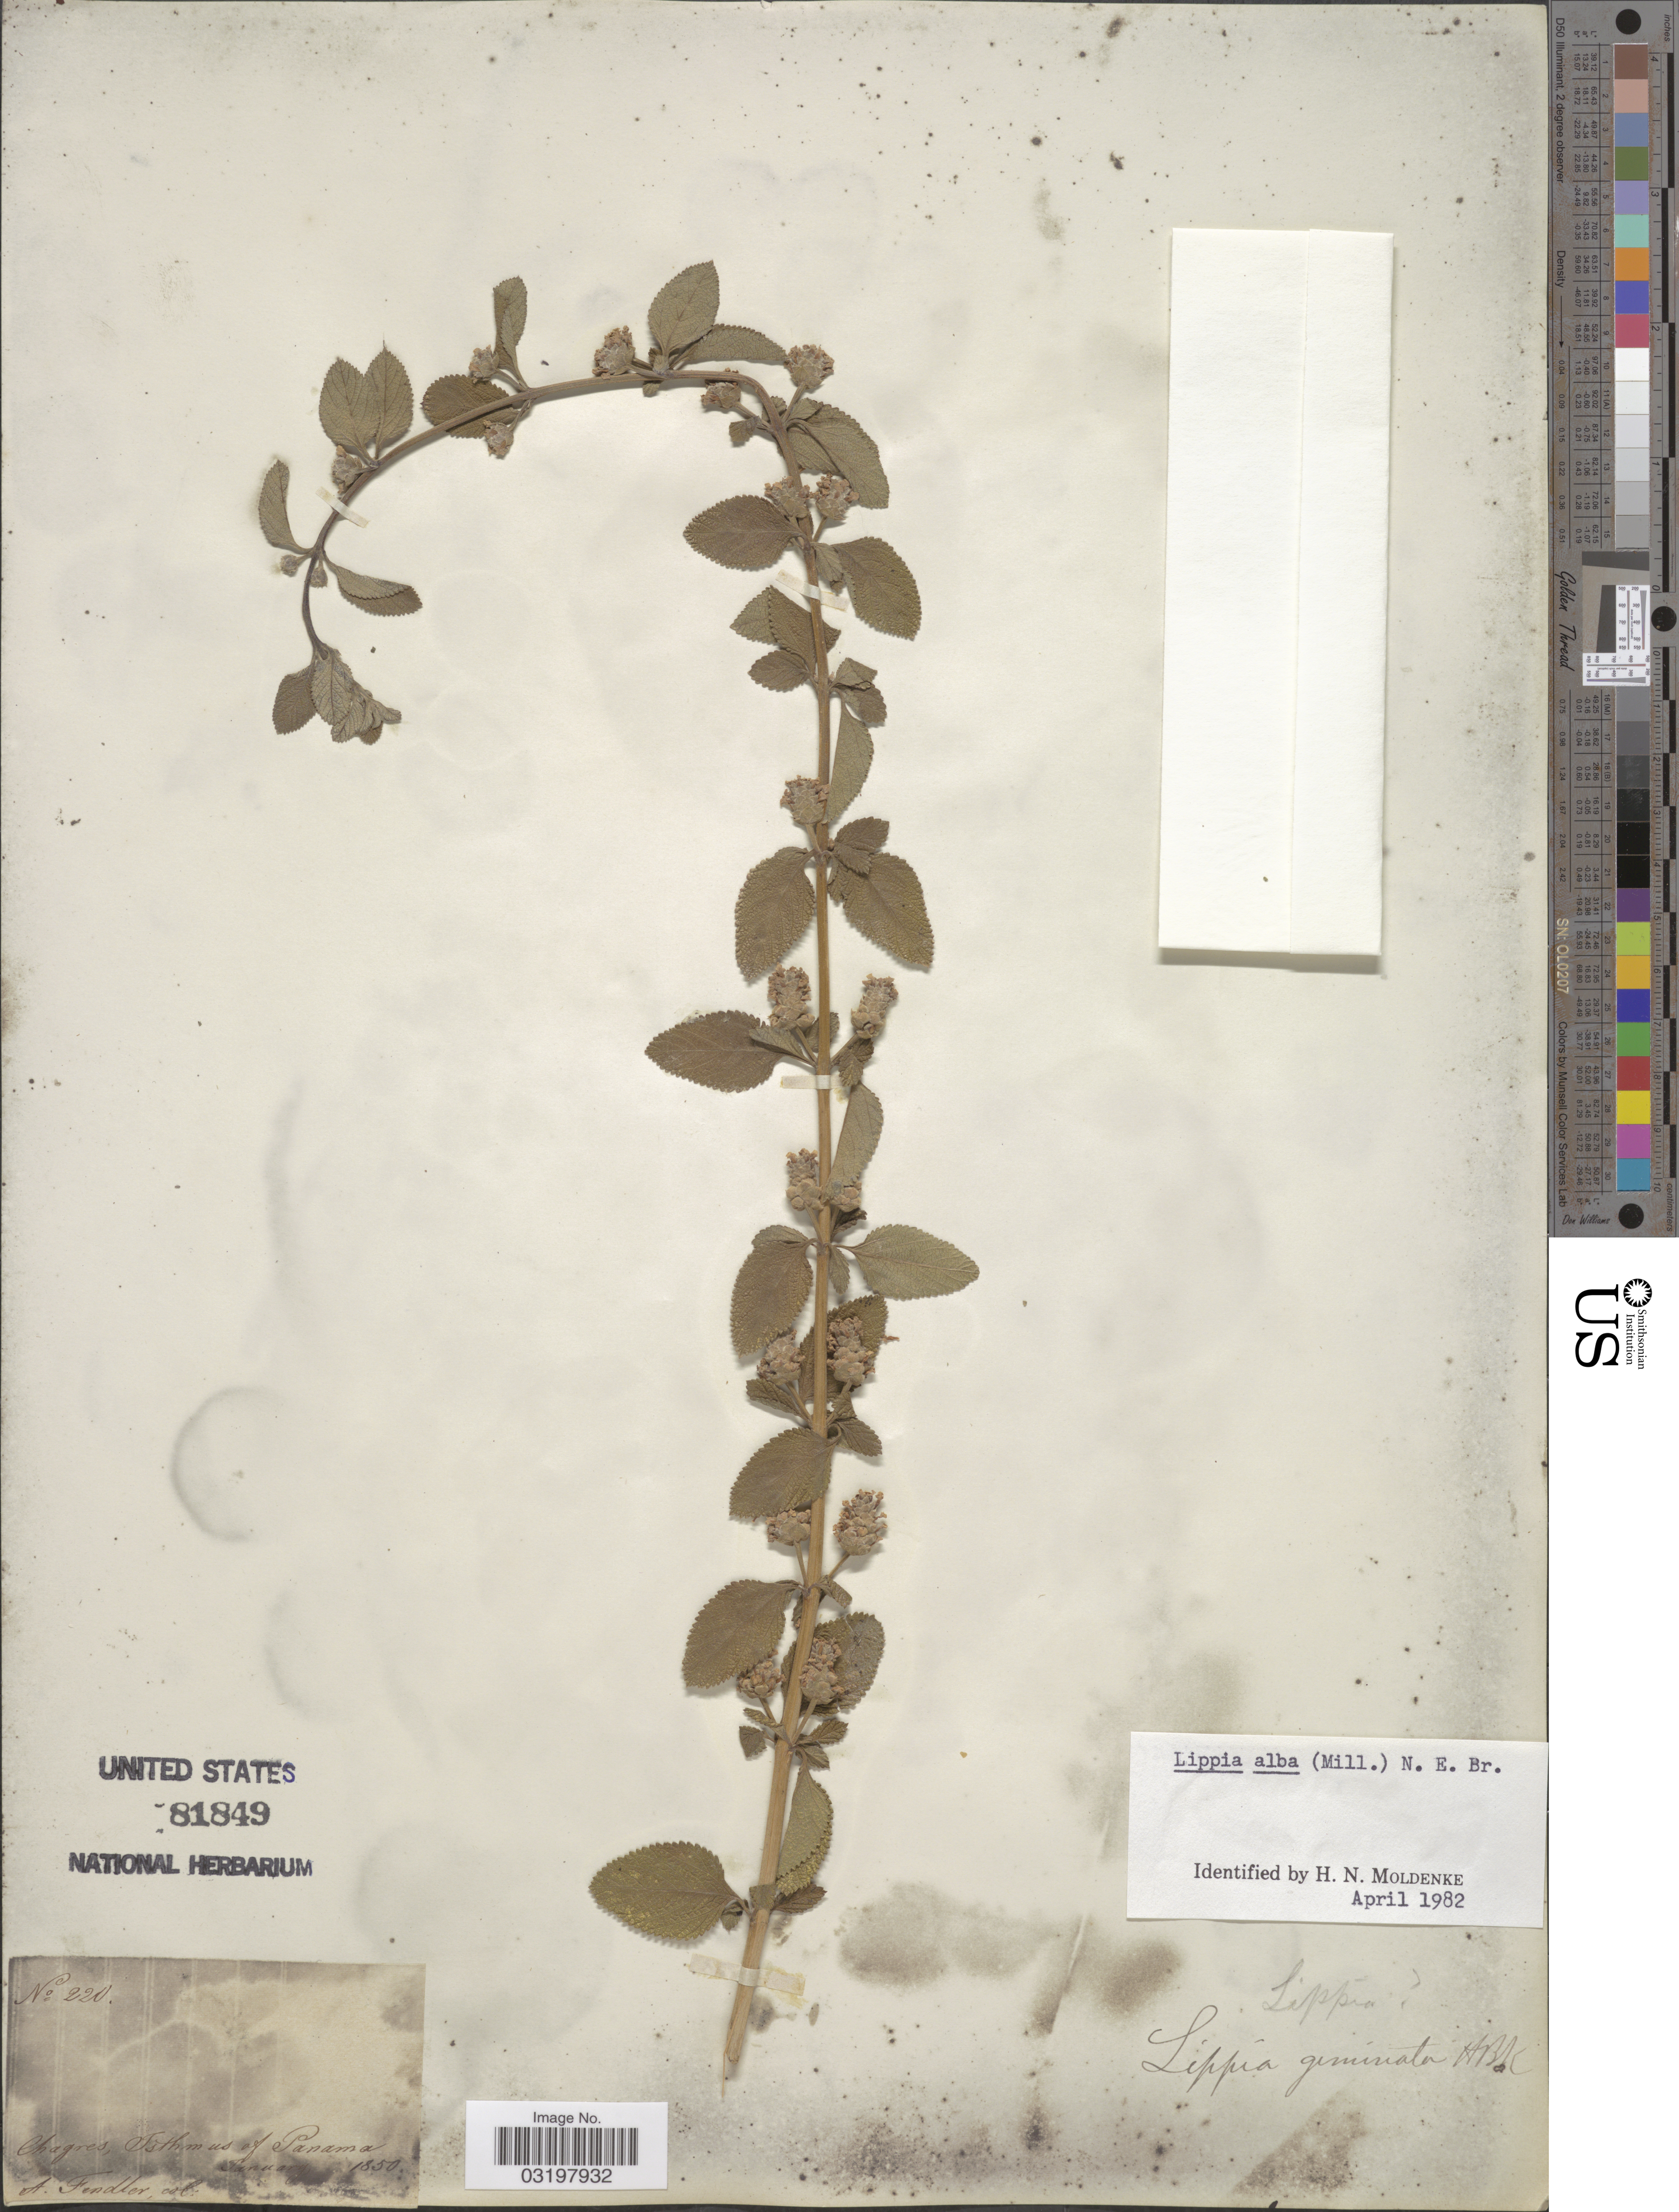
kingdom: Plantae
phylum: Tracheophyta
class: Magnoliopsida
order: Lamiales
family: Verbenaceae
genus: Lippia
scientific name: Lippia alba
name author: (Mill.) N.E. Br. ex Britton & P. Wilson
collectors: A. Fendler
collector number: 220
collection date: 1850-01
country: Panama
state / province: Panamá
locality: Chagres, Isthmus of Panama.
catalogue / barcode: US 81849